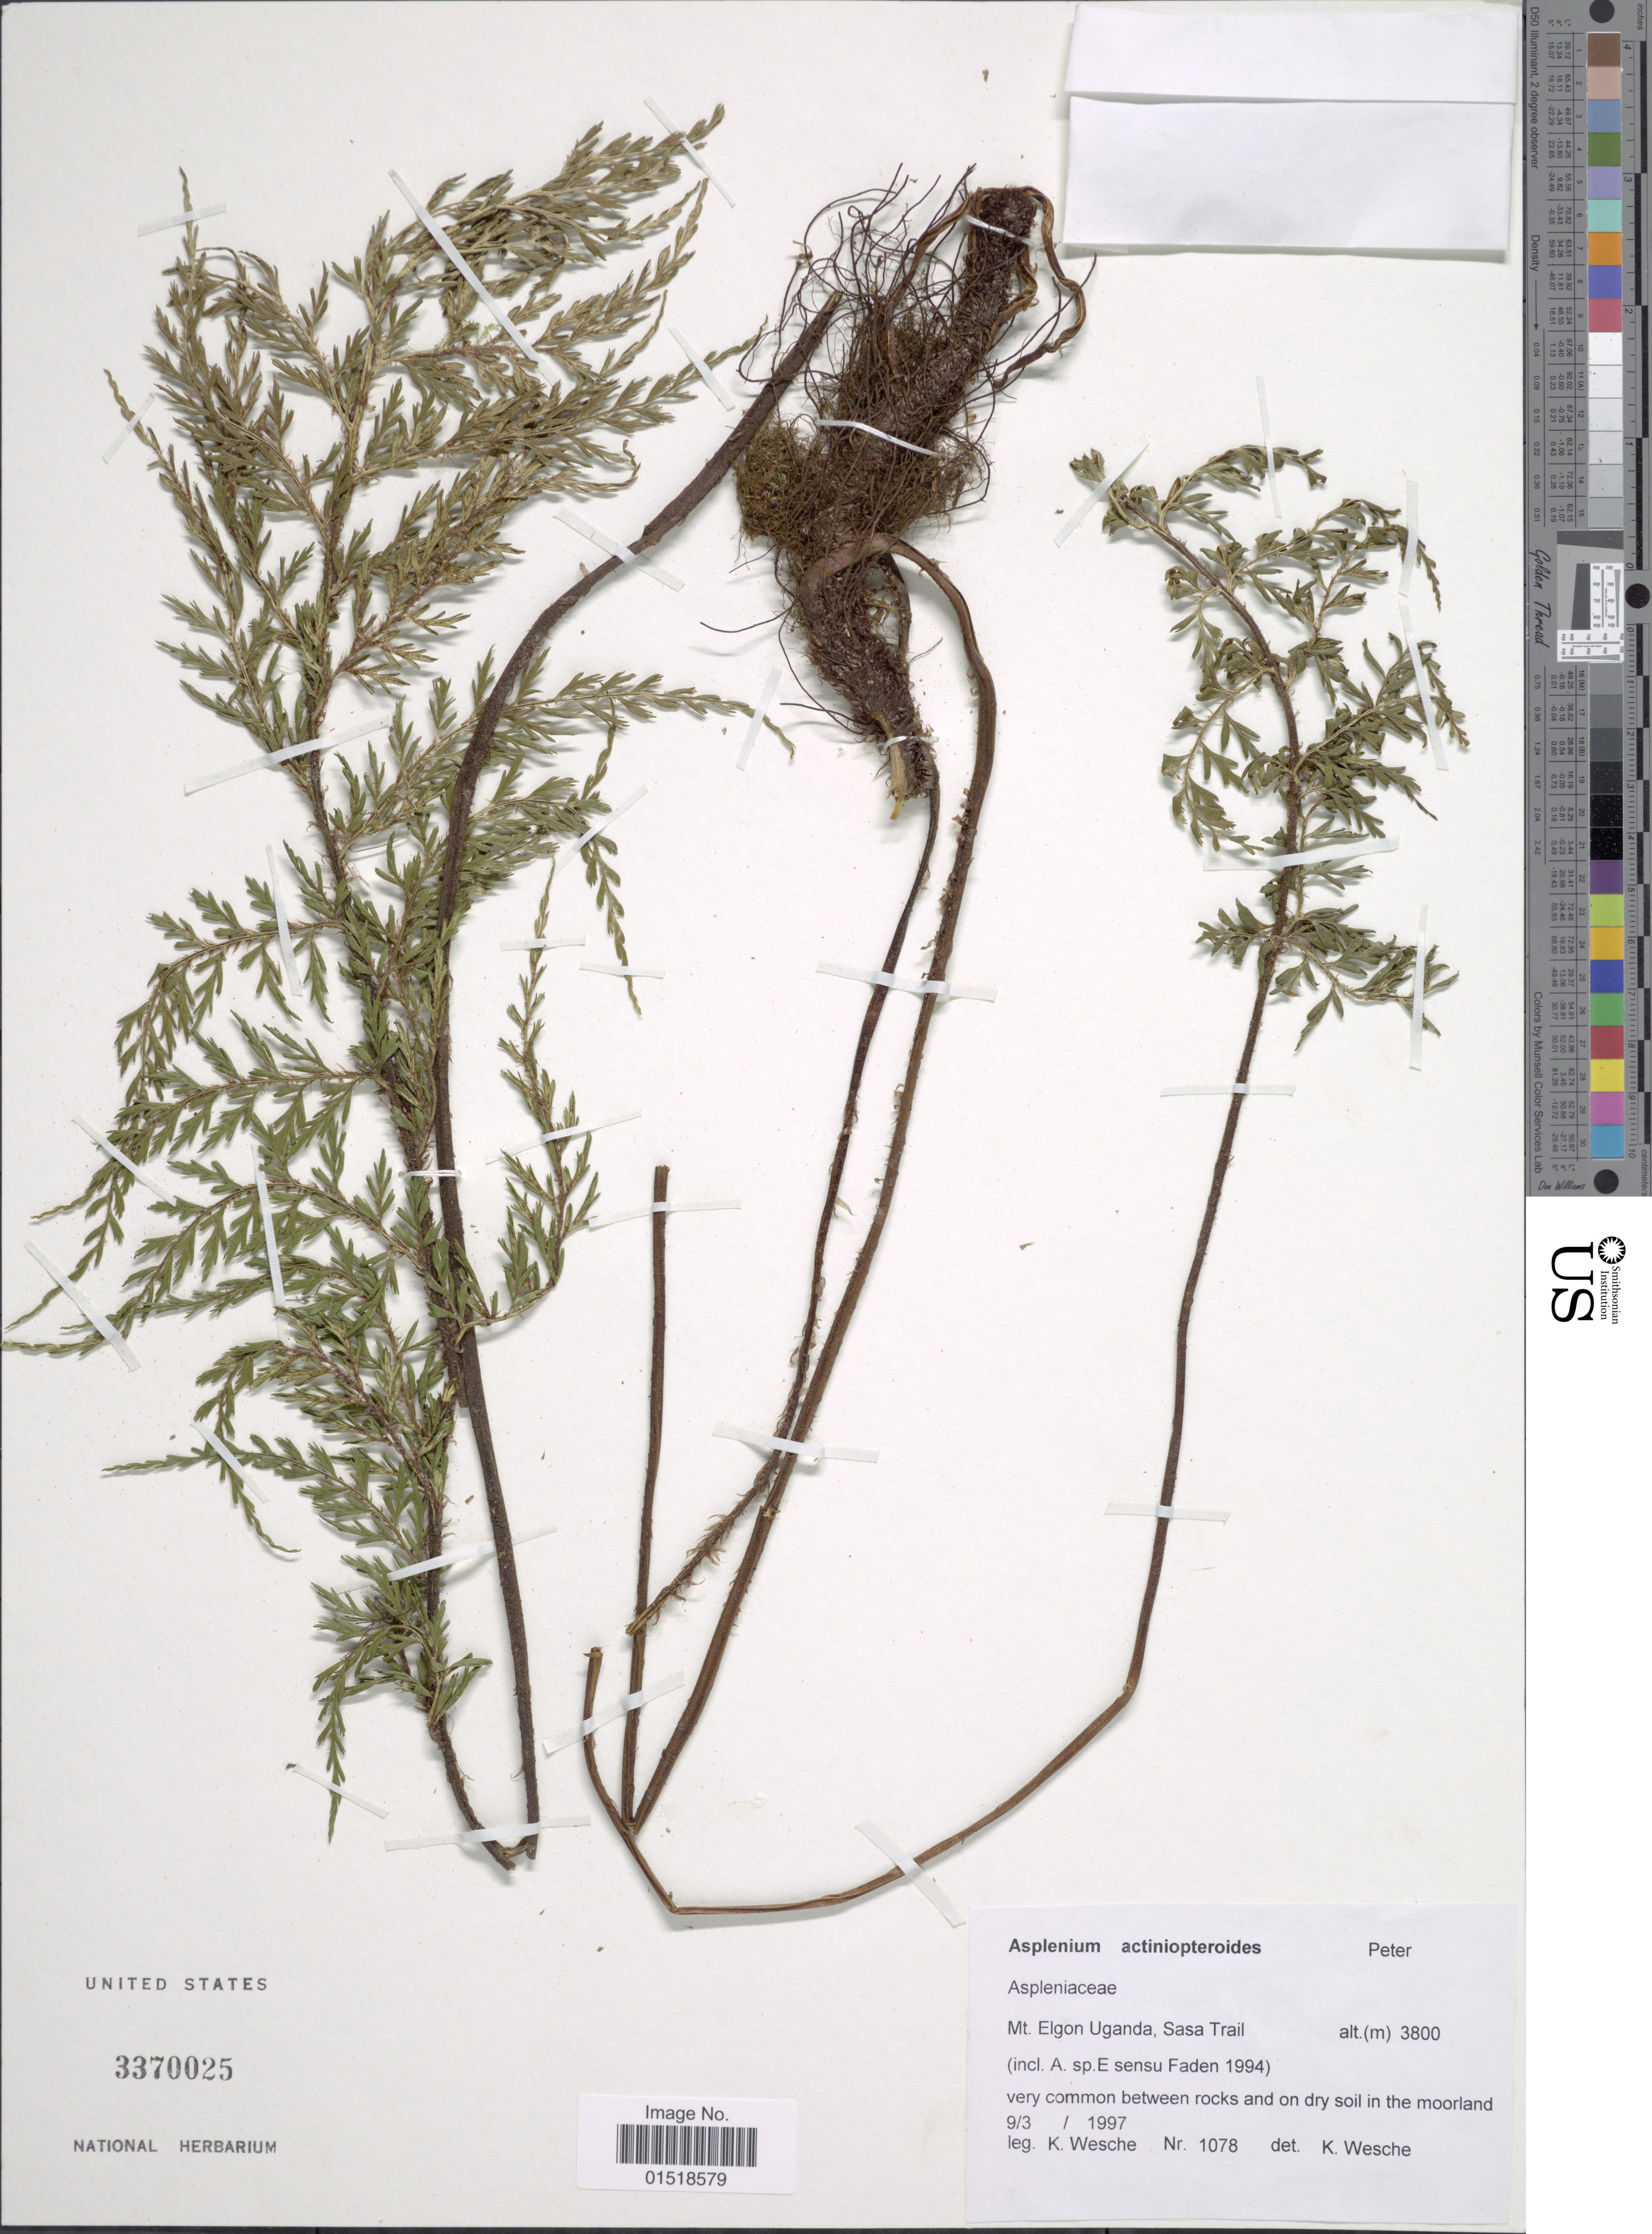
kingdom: Plantae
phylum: Tracheophyta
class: Polypodiopsida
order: Polypodiales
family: Aspleniaceae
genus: Asplenium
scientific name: Asplenium actiniopteroides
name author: Peter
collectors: K. Wesche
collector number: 1078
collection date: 1997-03-09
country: Uganda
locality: Mt. Elgon Uganda, Sasa Trail.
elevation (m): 3800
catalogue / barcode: US 3370025